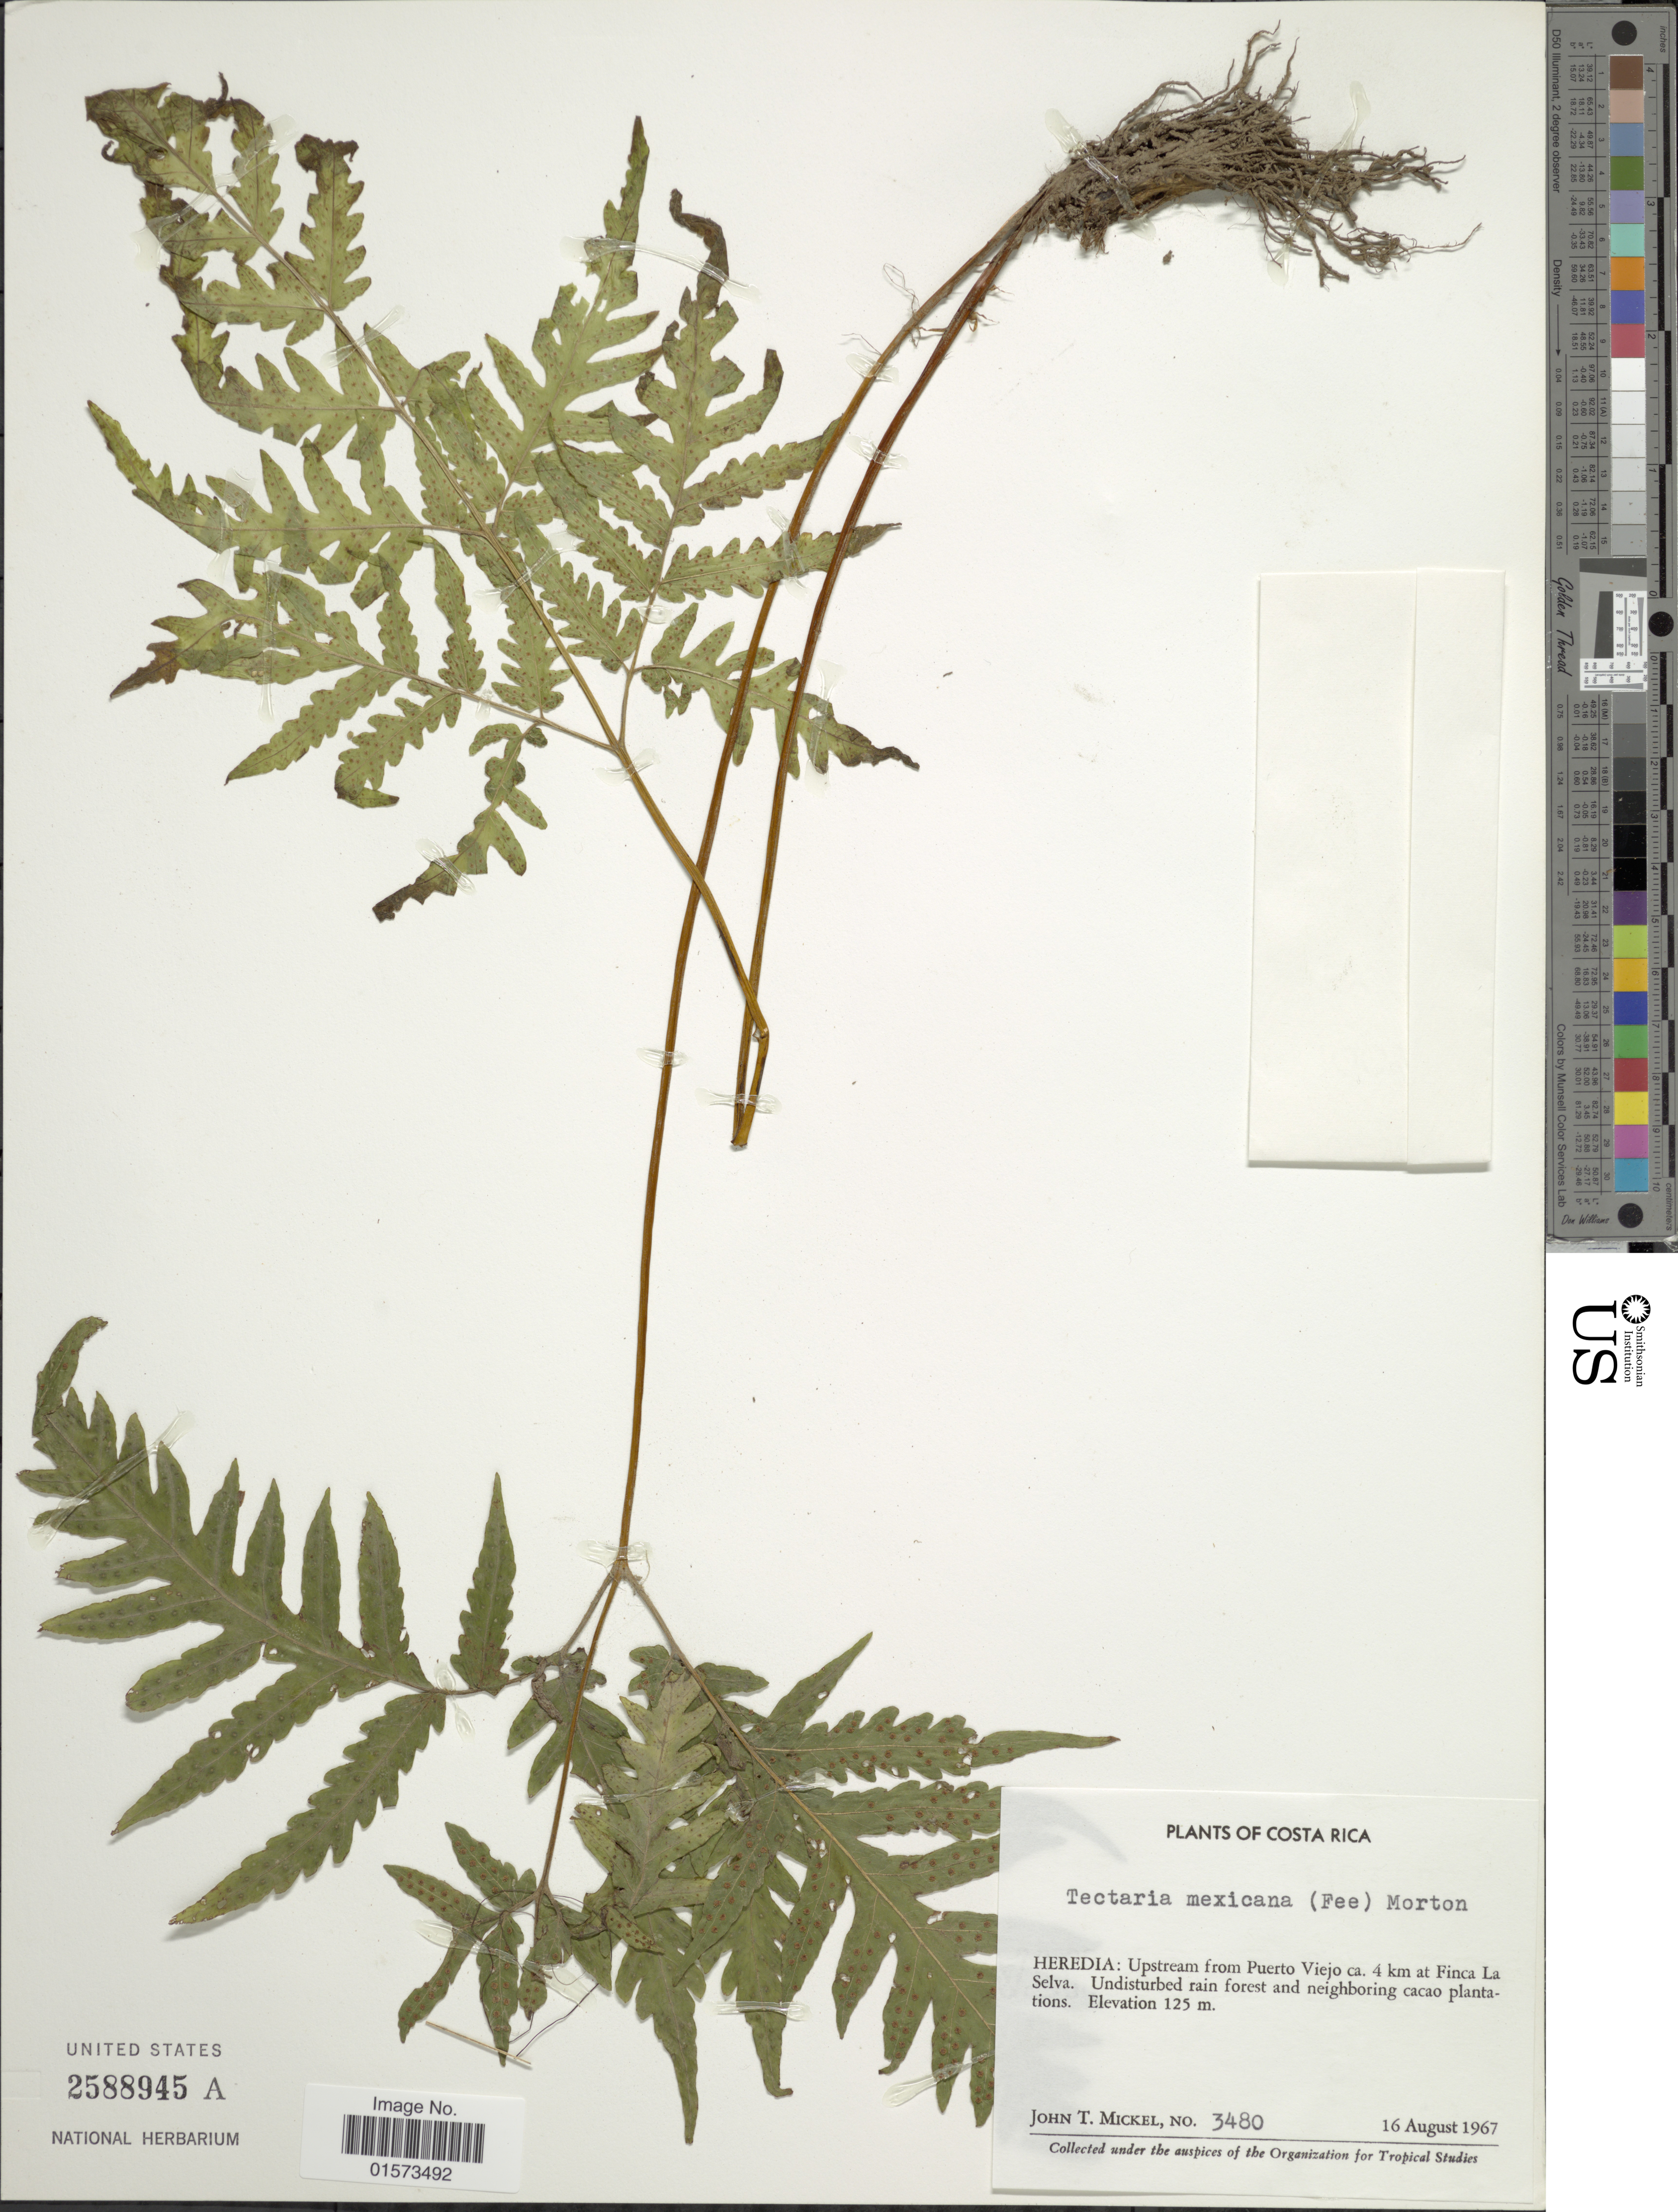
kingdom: Plantae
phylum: Tracheophyta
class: Polypodiopsida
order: Polypodiales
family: Tectariaceae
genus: Tectaria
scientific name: Tectaria mexicana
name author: (Fée) C.V. Morton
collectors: J. T. Mickel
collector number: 3480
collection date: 1967-08-16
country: Costa Rica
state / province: Heredia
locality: Upstream from Puerto VIejo 4 km at Finca La Selva.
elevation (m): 125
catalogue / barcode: US 2588945A